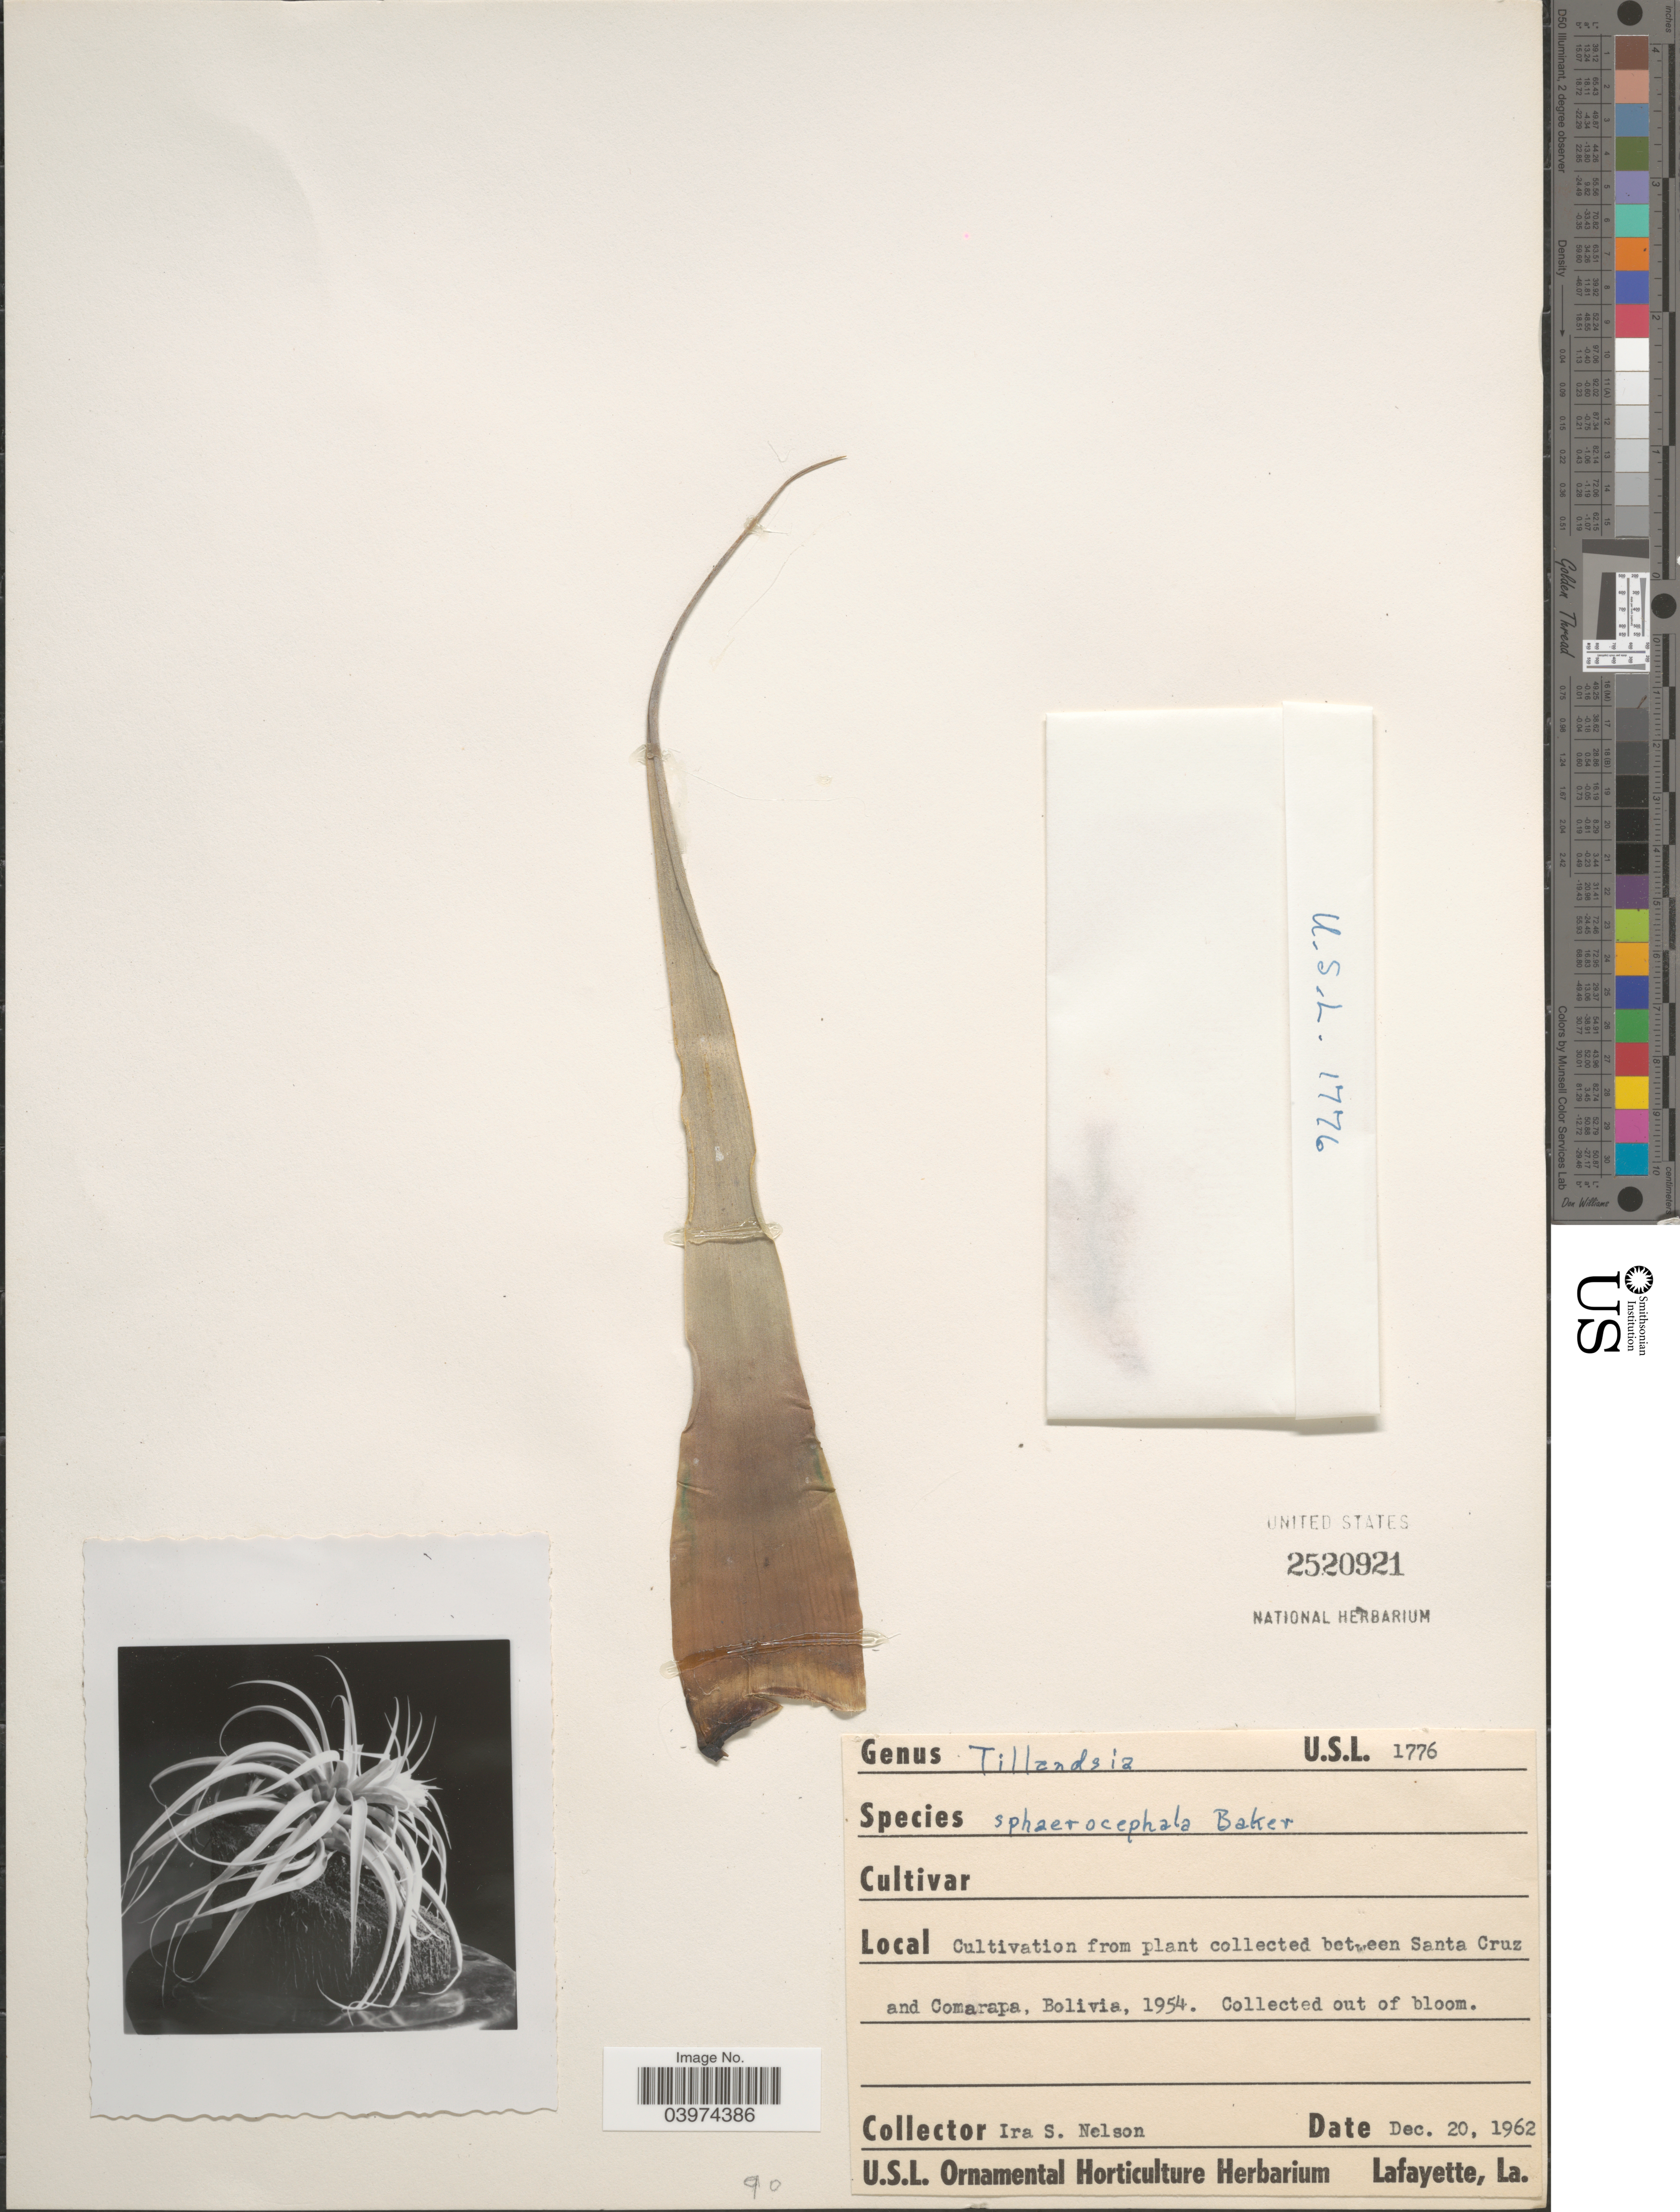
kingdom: Plantae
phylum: Tracheophyta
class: Liliopsida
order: Poales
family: Bromeliaceae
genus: Tillandsia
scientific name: Tillandsia sphaerocephala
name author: Baker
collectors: I. S. Nelson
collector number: U.S.L.1776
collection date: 1962-12-20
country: Bolivia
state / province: Santa Cruz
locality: Between Santa Cruz and Comarapa.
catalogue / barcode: US 2520921